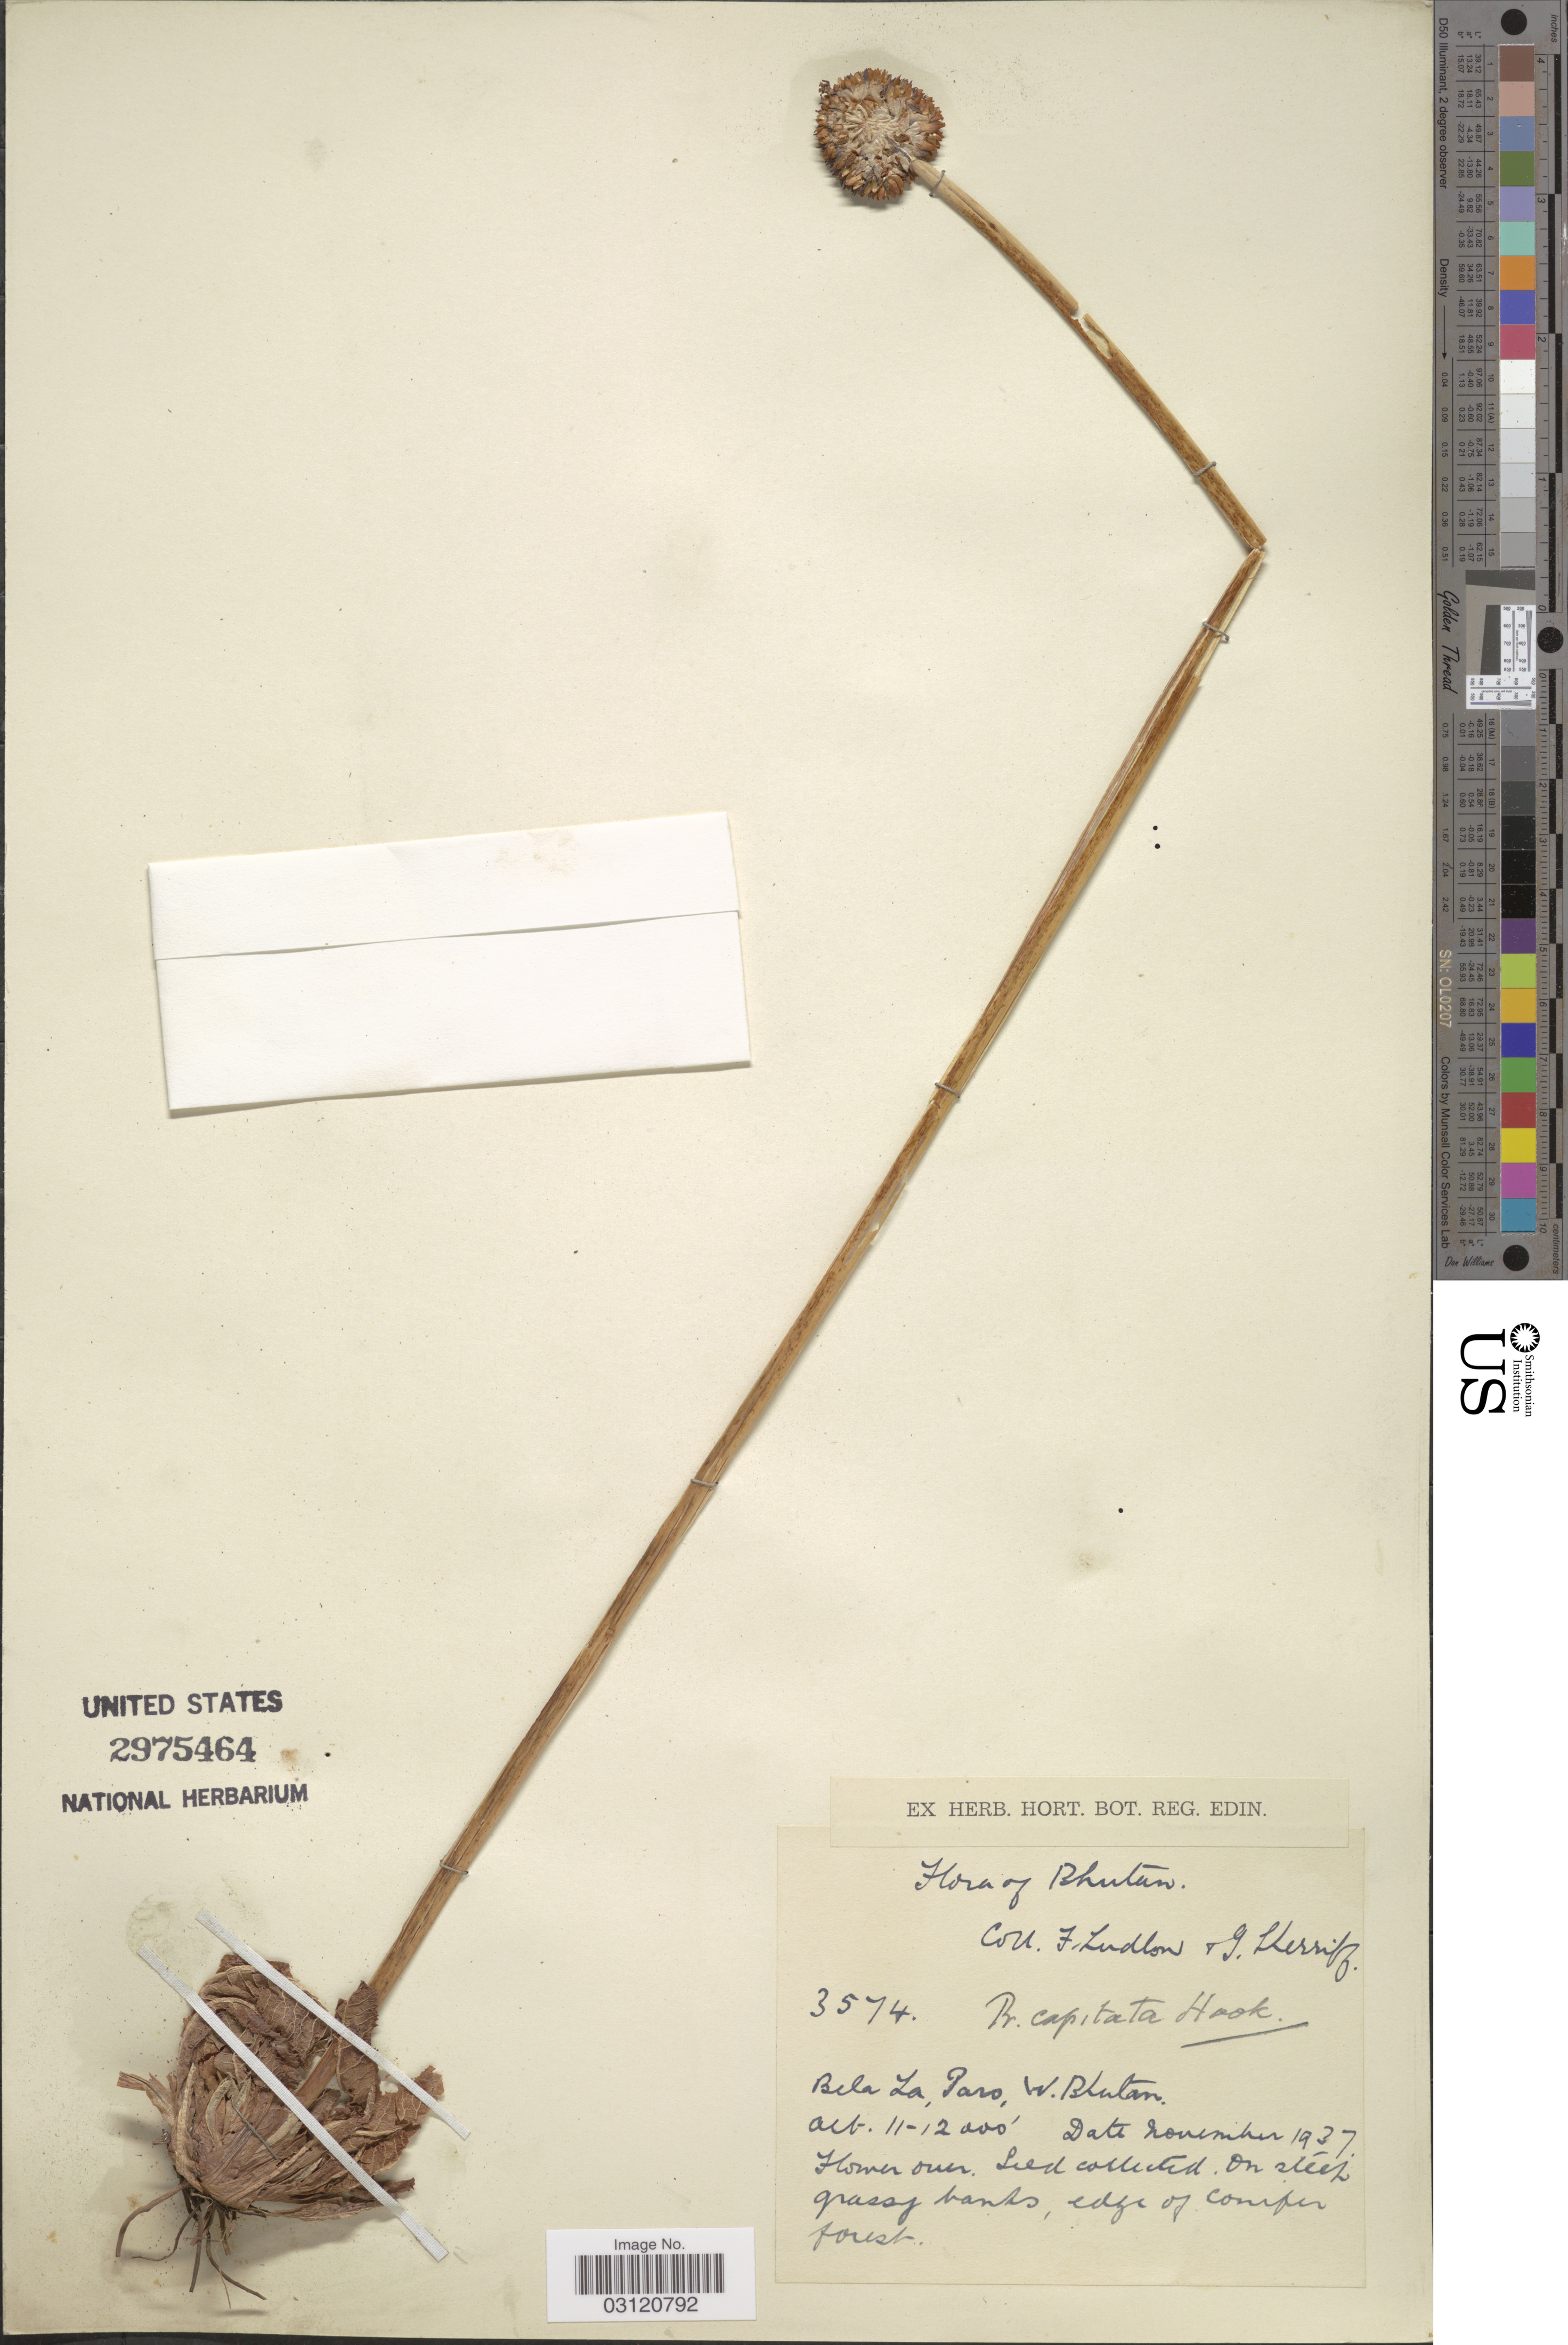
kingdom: Plantae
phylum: Tracheophyta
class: Magnoliopsida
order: Ericales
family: Primulaceae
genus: Primula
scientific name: Primula capitata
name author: Hook.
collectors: F. Ludlow & G. Sherriff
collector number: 3574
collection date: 1937-11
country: Bhutan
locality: Bela La Paso, W. Bhutan.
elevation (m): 3353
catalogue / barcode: US 2975464